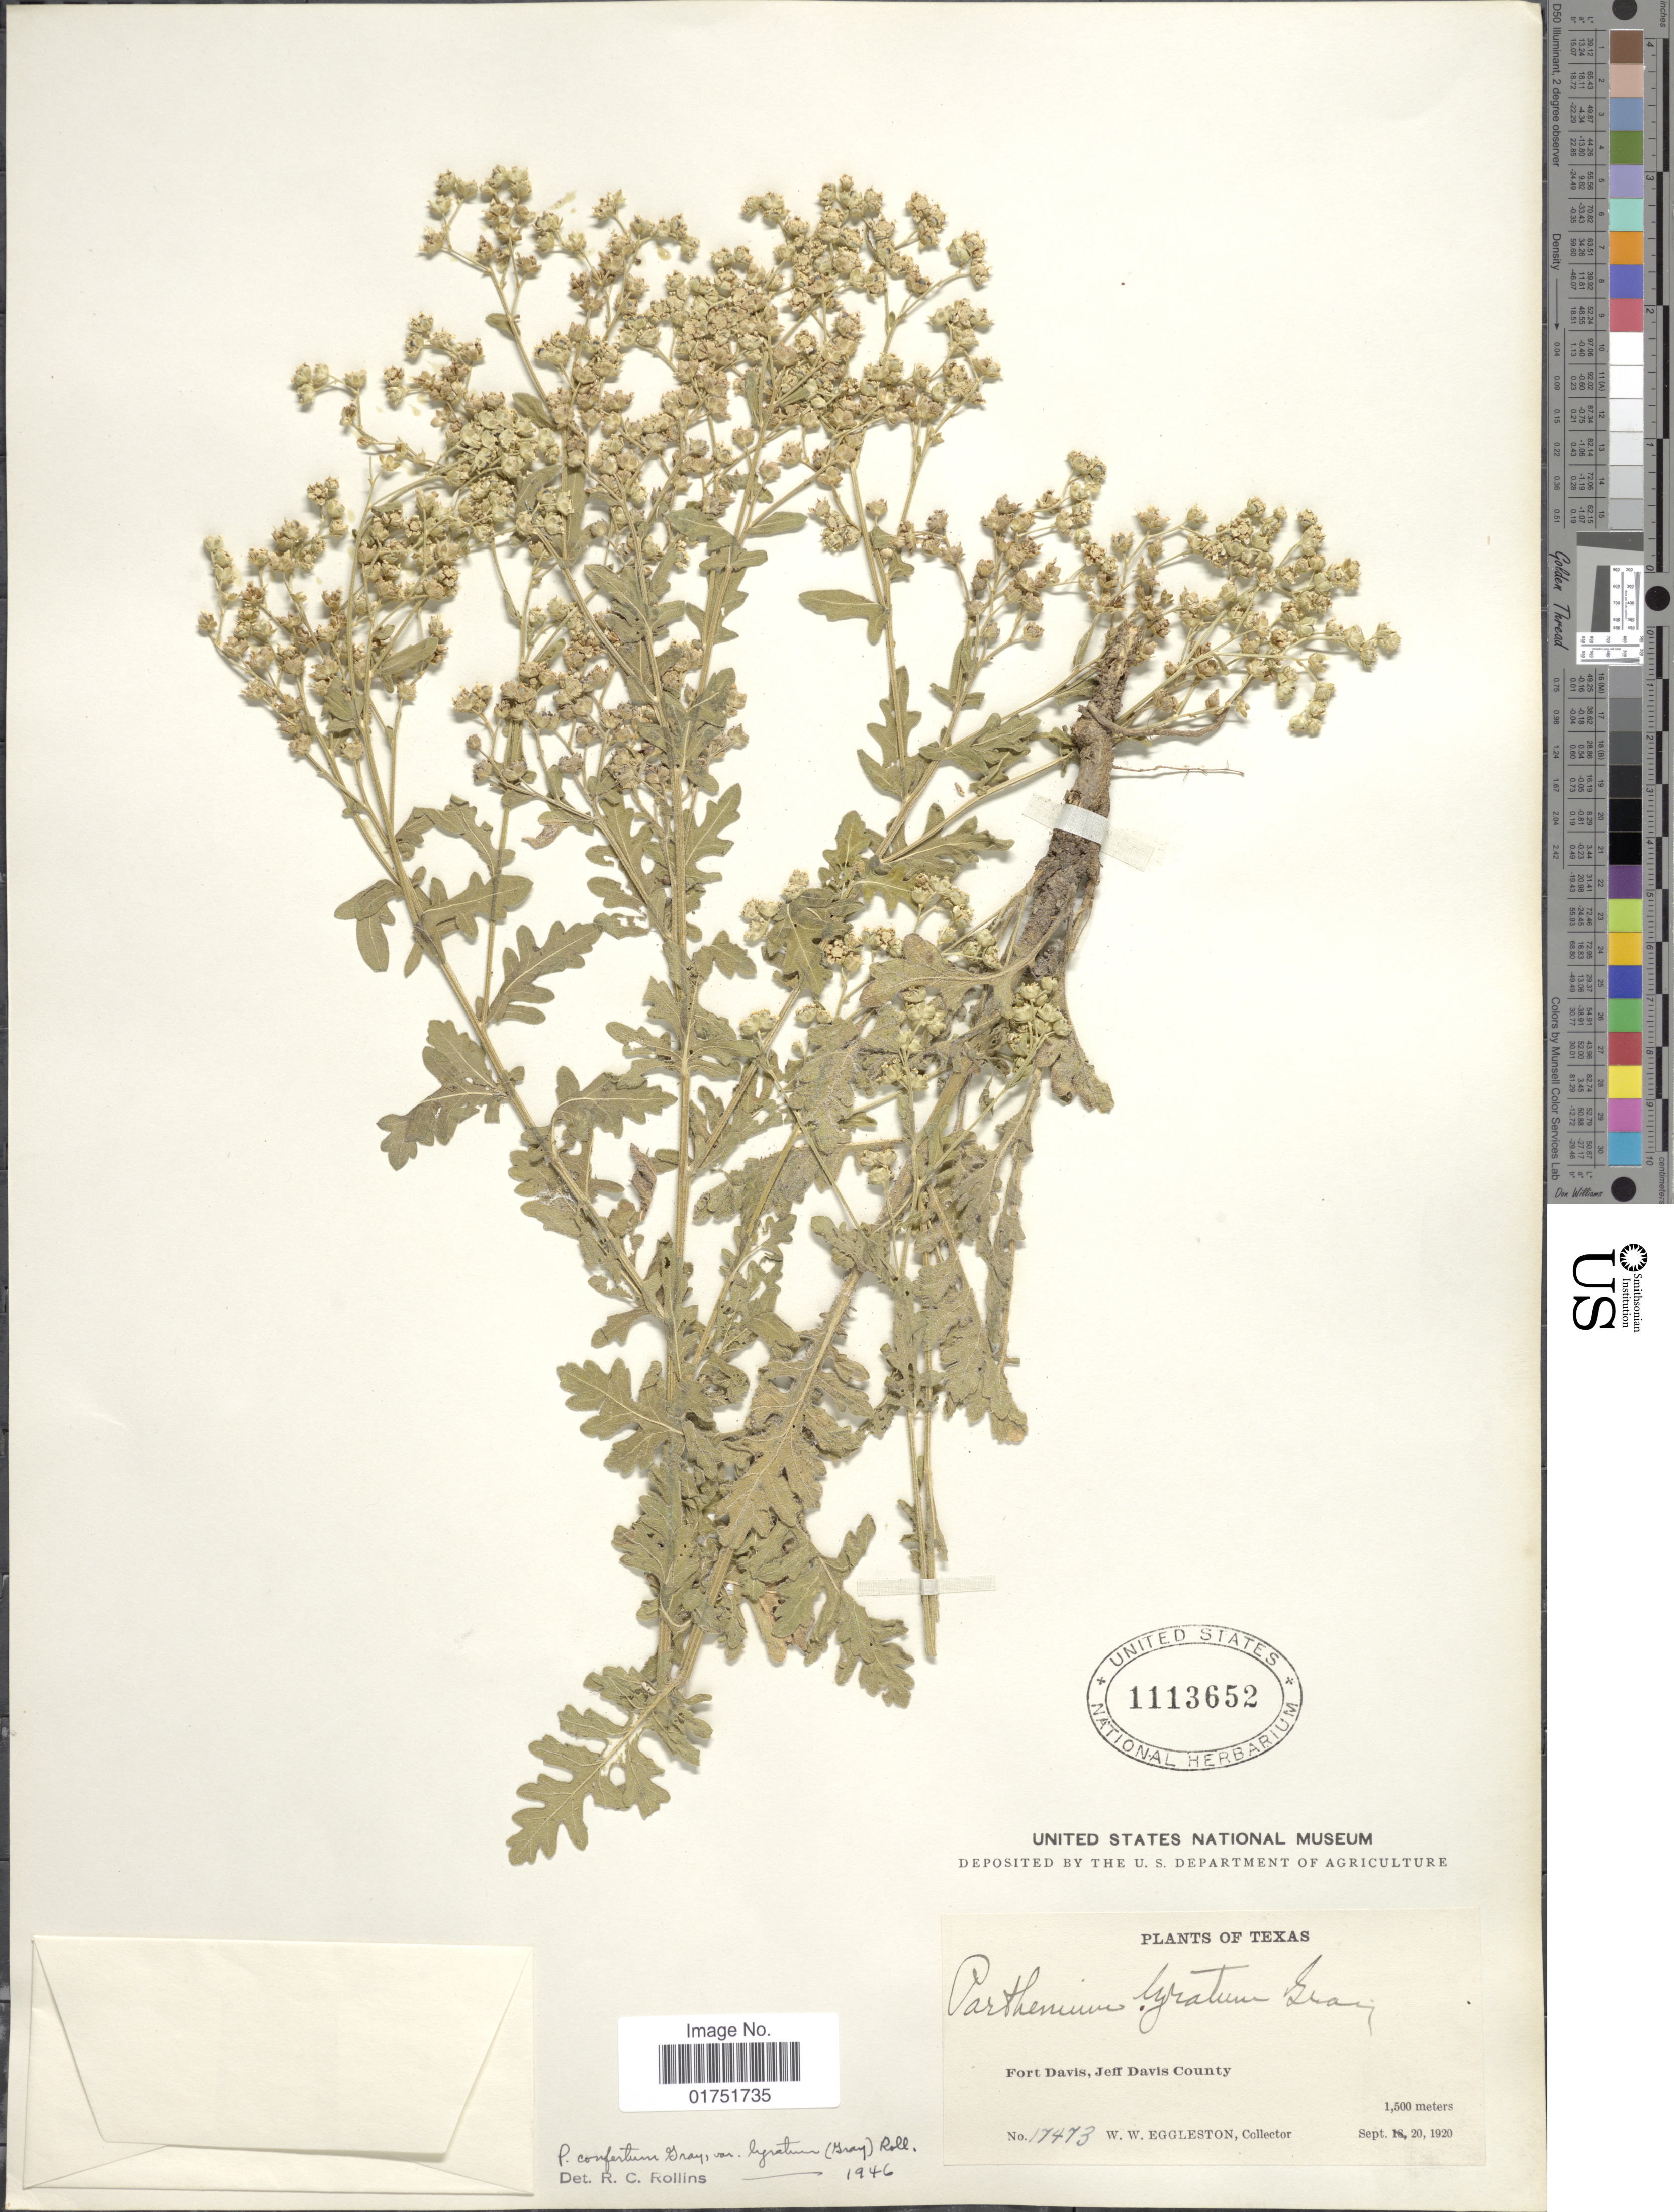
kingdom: Plantae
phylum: Tracheophyta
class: Magnoliopsida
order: Asterales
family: Asteraceae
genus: Parthenium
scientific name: Parthenium confertum var. lyratum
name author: (A. Gray) Rollins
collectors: W. W. Eggleston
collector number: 17473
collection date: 1920-09-20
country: United States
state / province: Texas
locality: Fort Davis, Jeff Davis County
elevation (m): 1500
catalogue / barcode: US 1113652